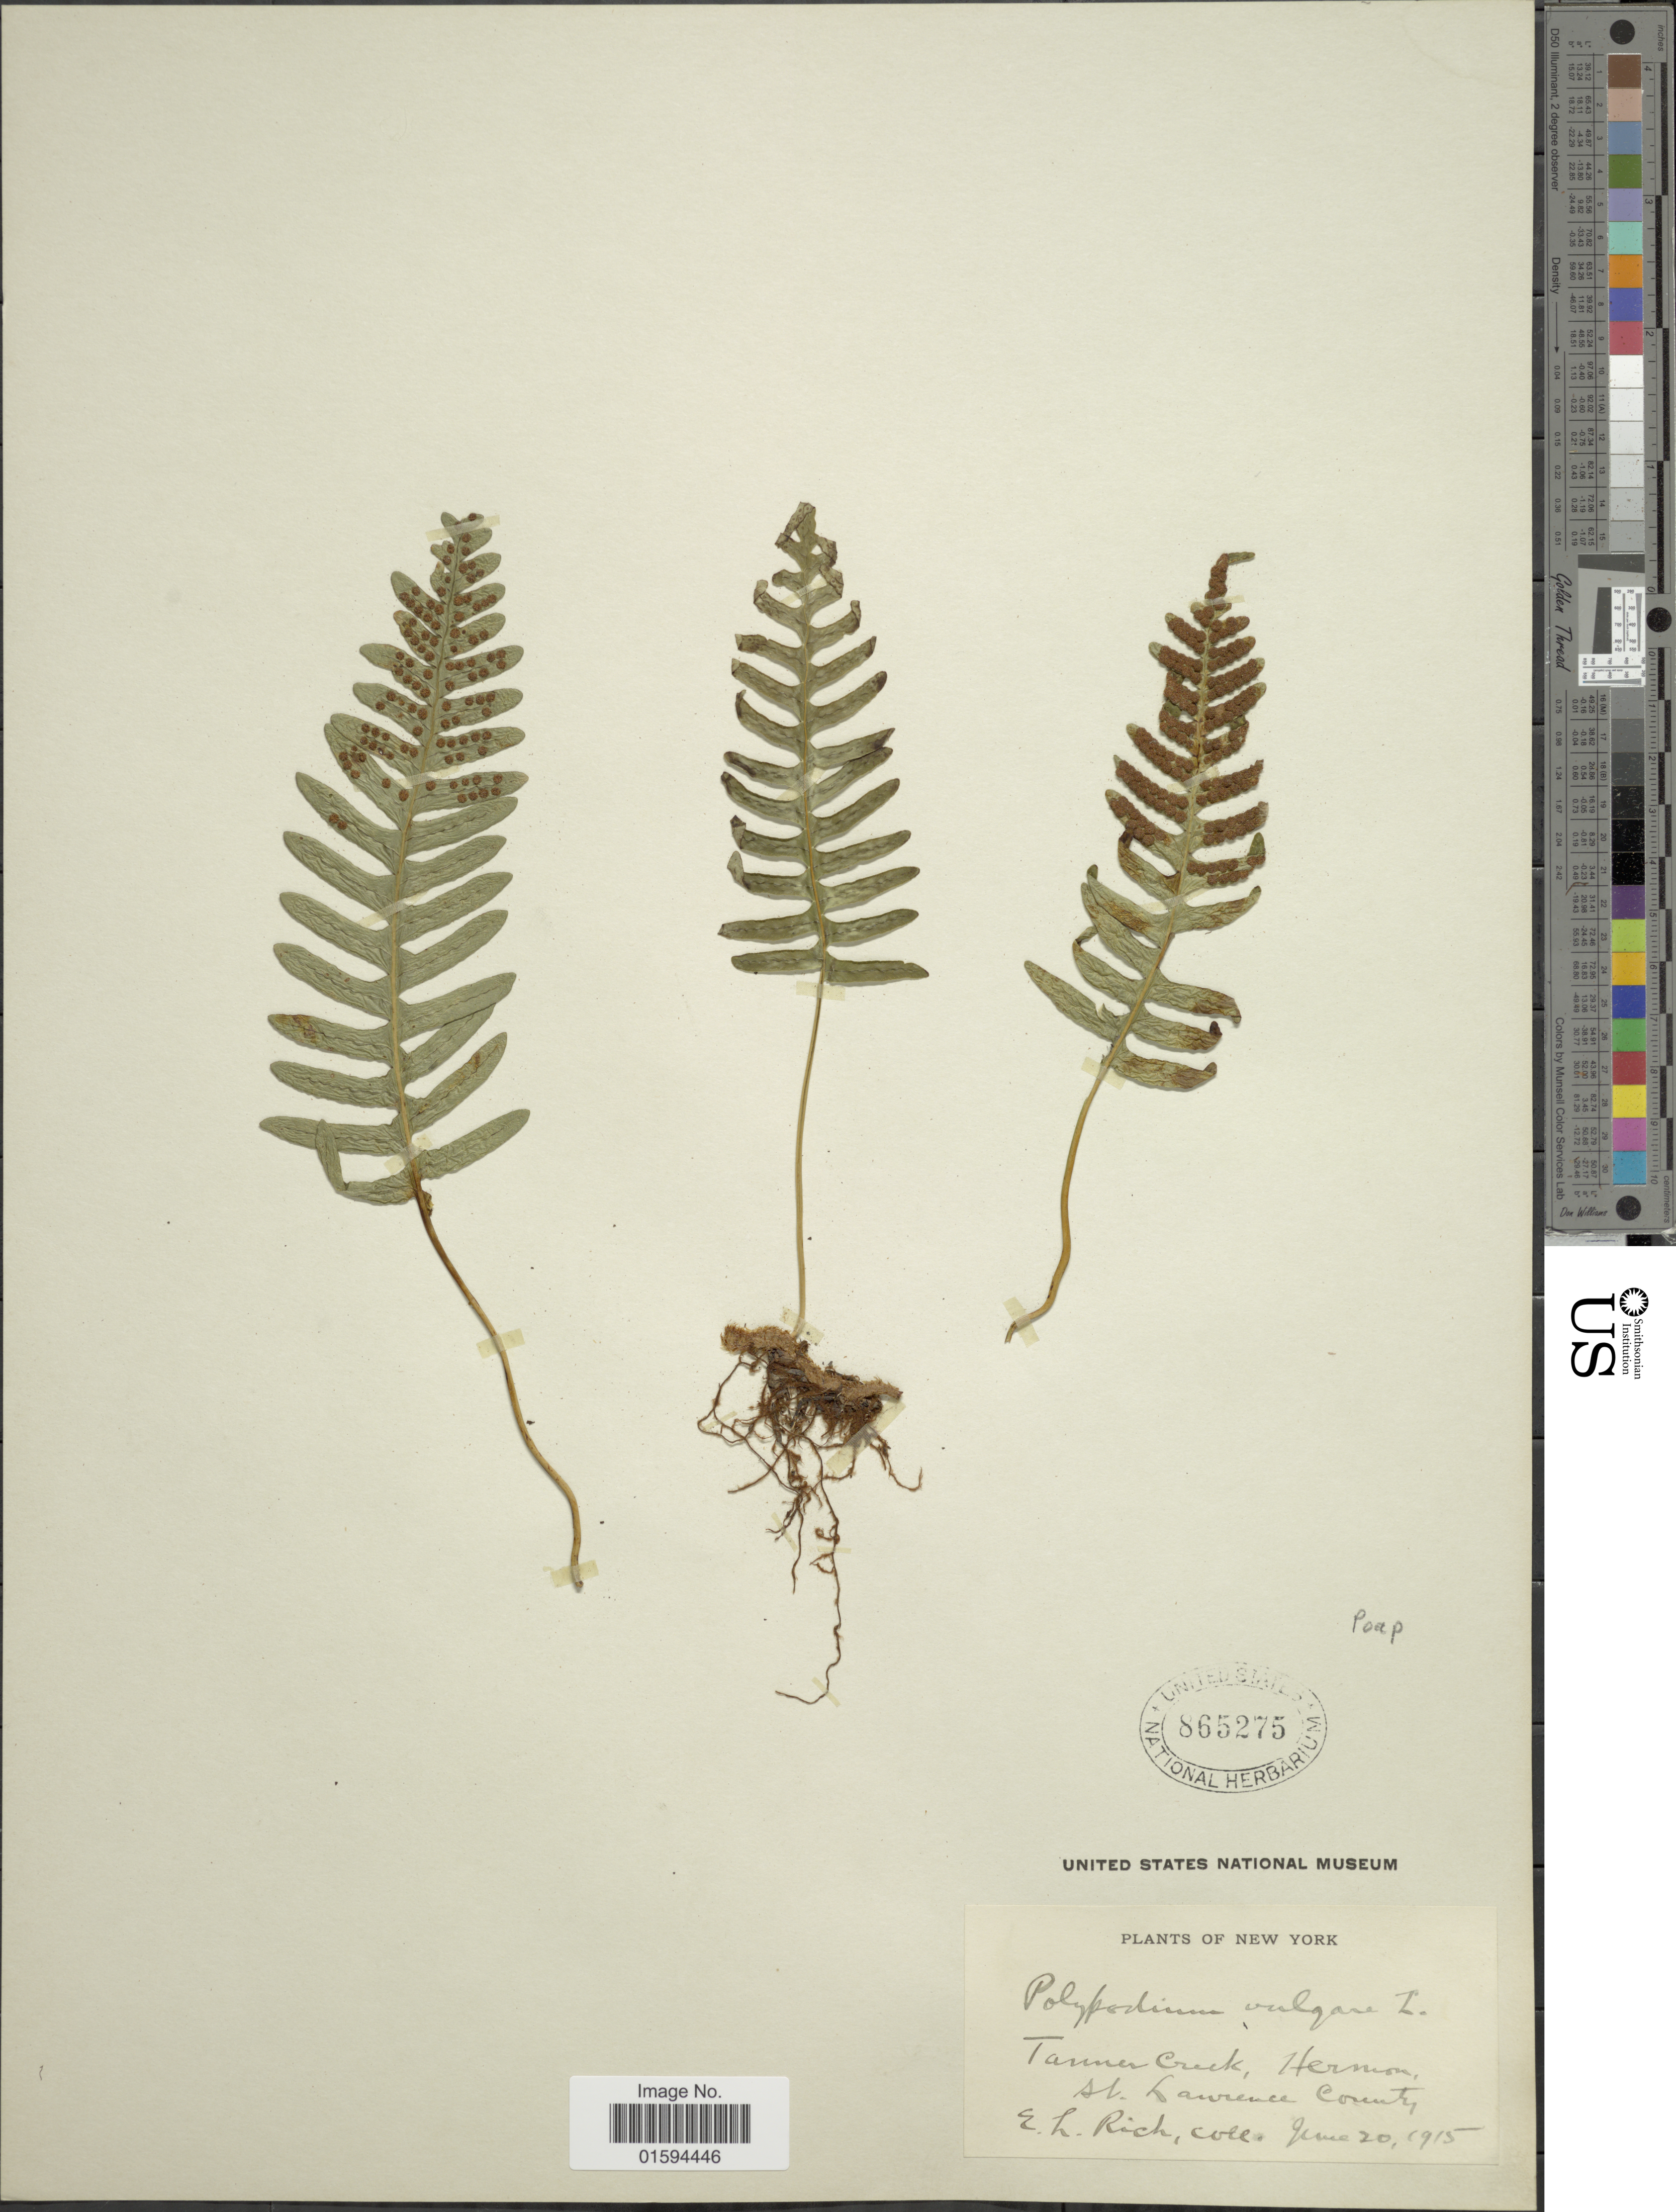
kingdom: Plantae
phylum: Tracheophyta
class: Polypodiopsida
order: Polypodiales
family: Polypodiaceae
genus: Polypodium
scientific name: Polypodium appalachianum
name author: Haufler & Windham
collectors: E. Rich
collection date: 1915-06-20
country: United States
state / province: New York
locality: Tanner Creek, Hermon, St. Lawrence County.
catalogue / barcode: US 865275